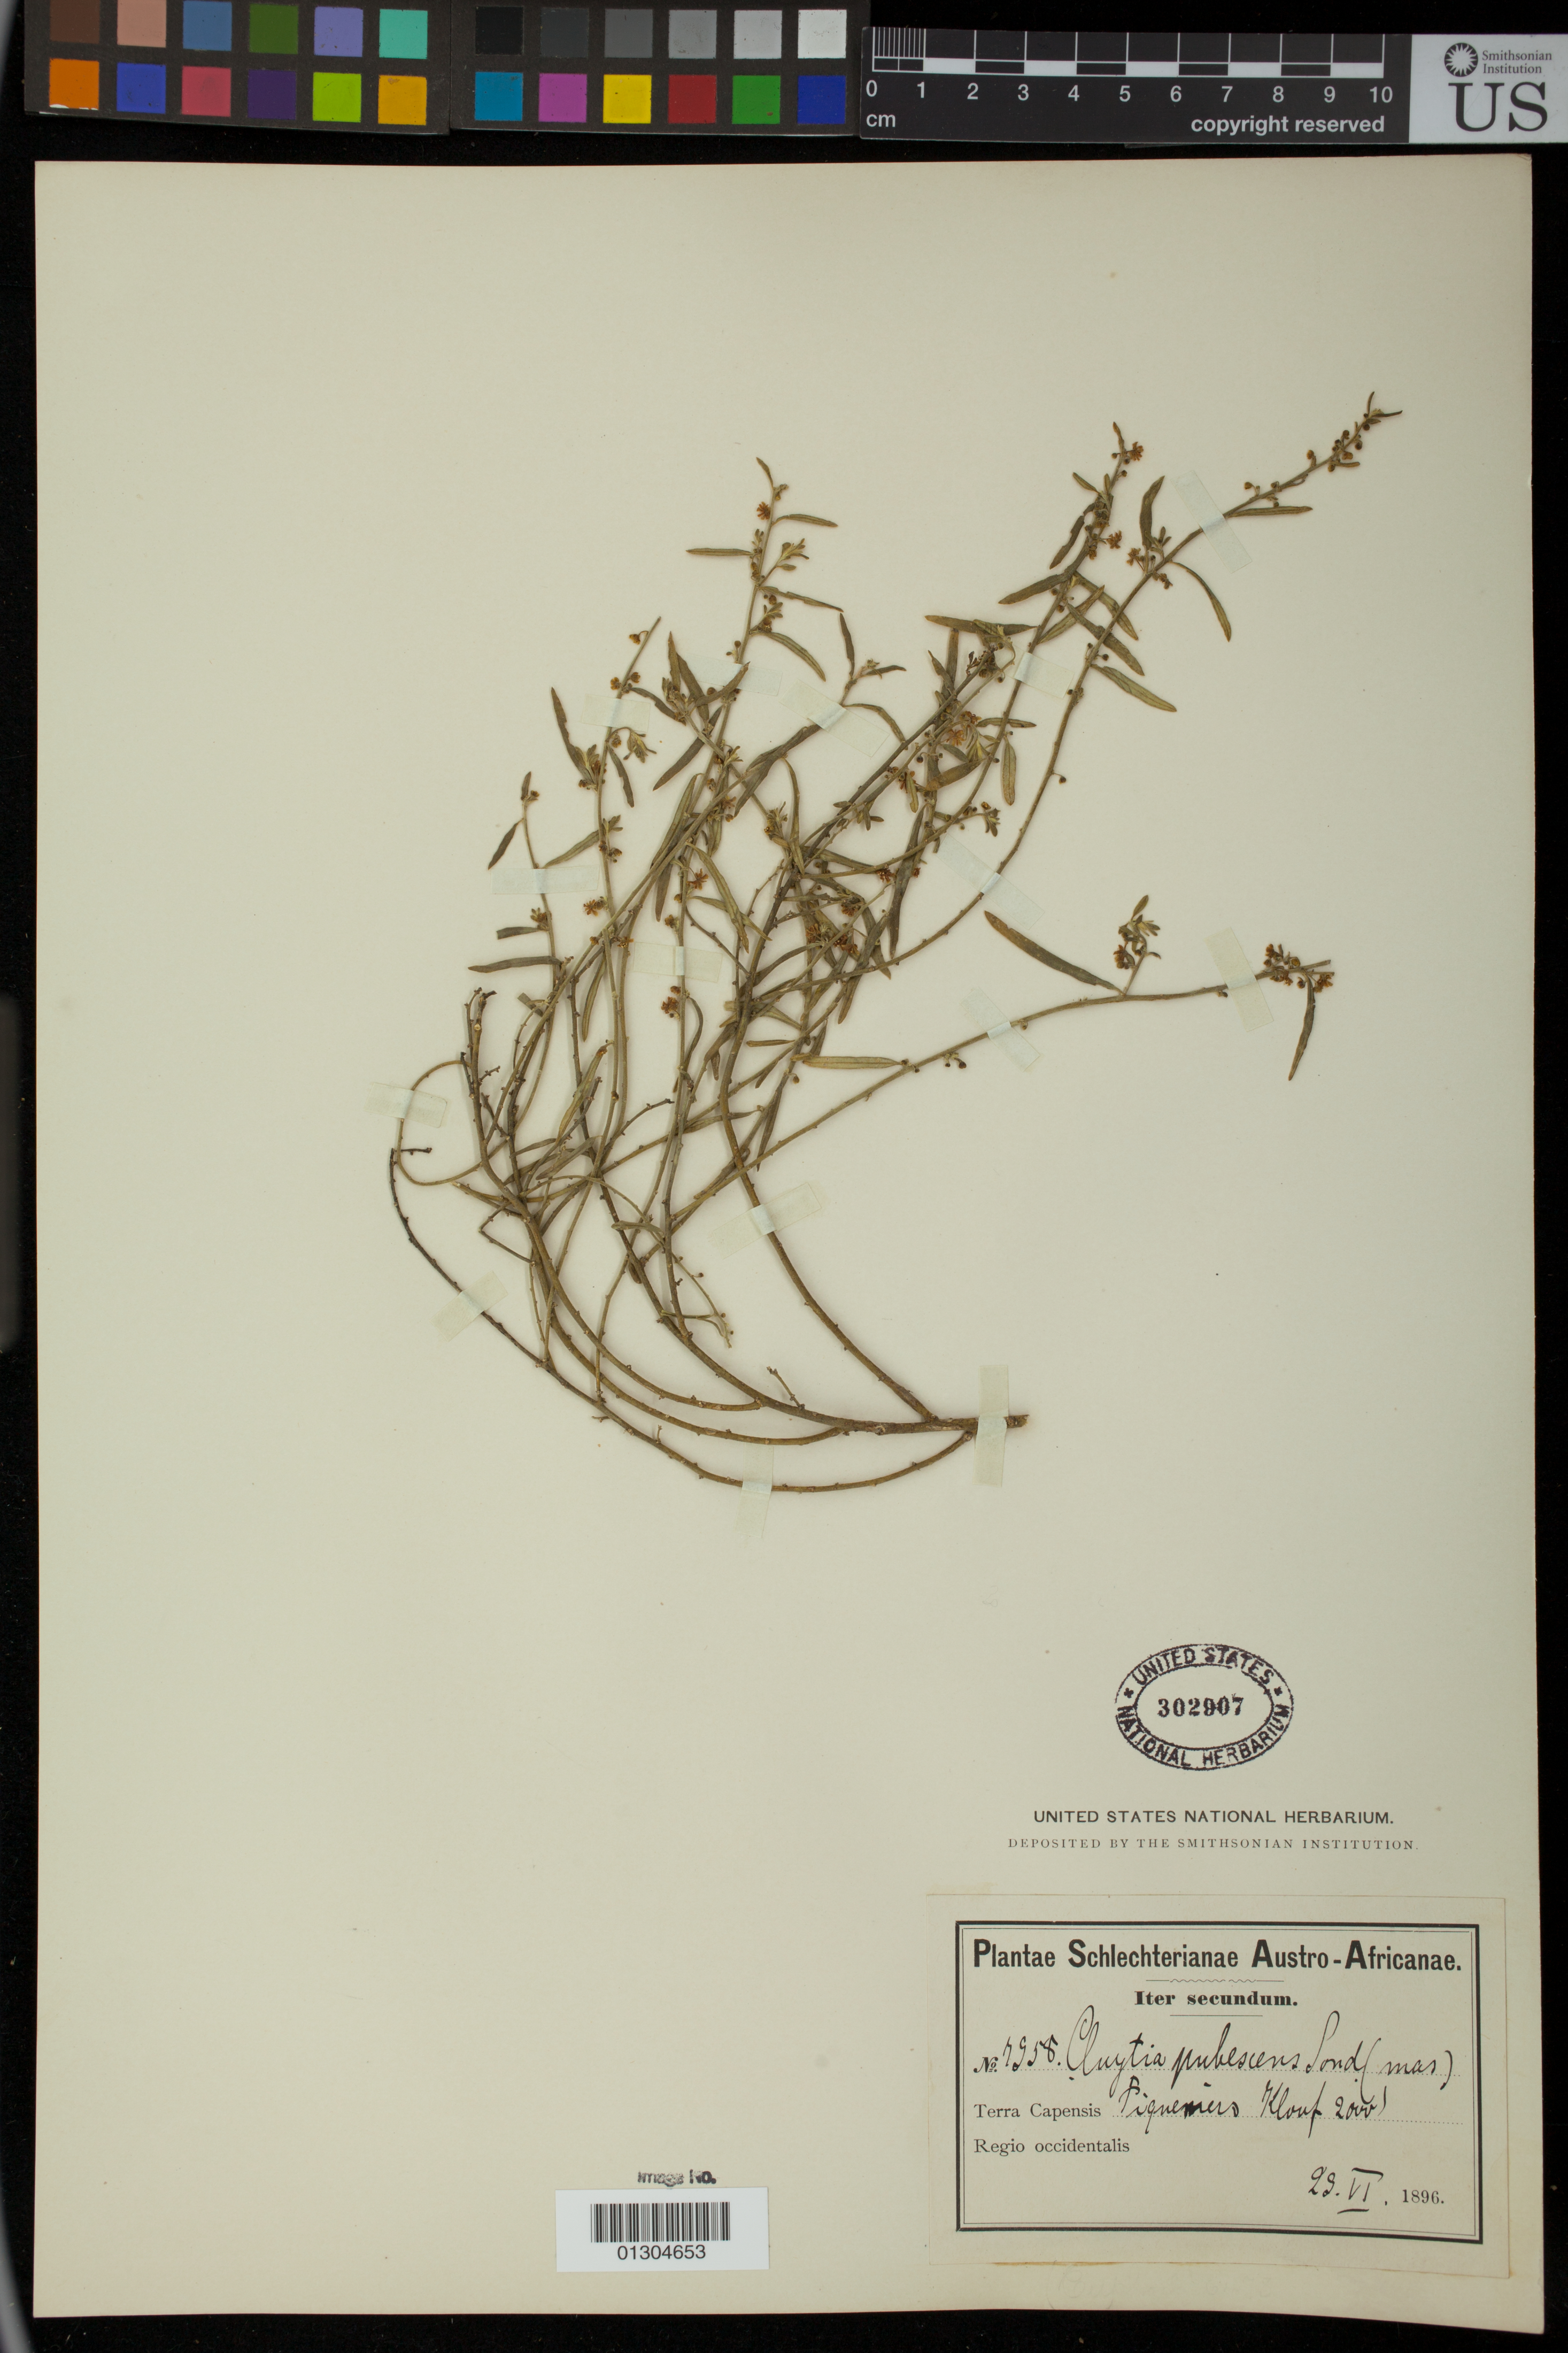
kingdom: Plantae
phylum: Tracheophyta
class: Magnoliopsida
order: Malpighiales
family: Peraceae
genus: Clutia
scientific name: Clutia pubescens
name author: Thunb.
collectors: Schlechter, --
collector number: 7958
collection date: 1896-06-29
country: South Africa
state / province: Western Cape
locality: Terra Capensis, Piqueniers Kloof 2000'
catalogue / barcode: US 302907